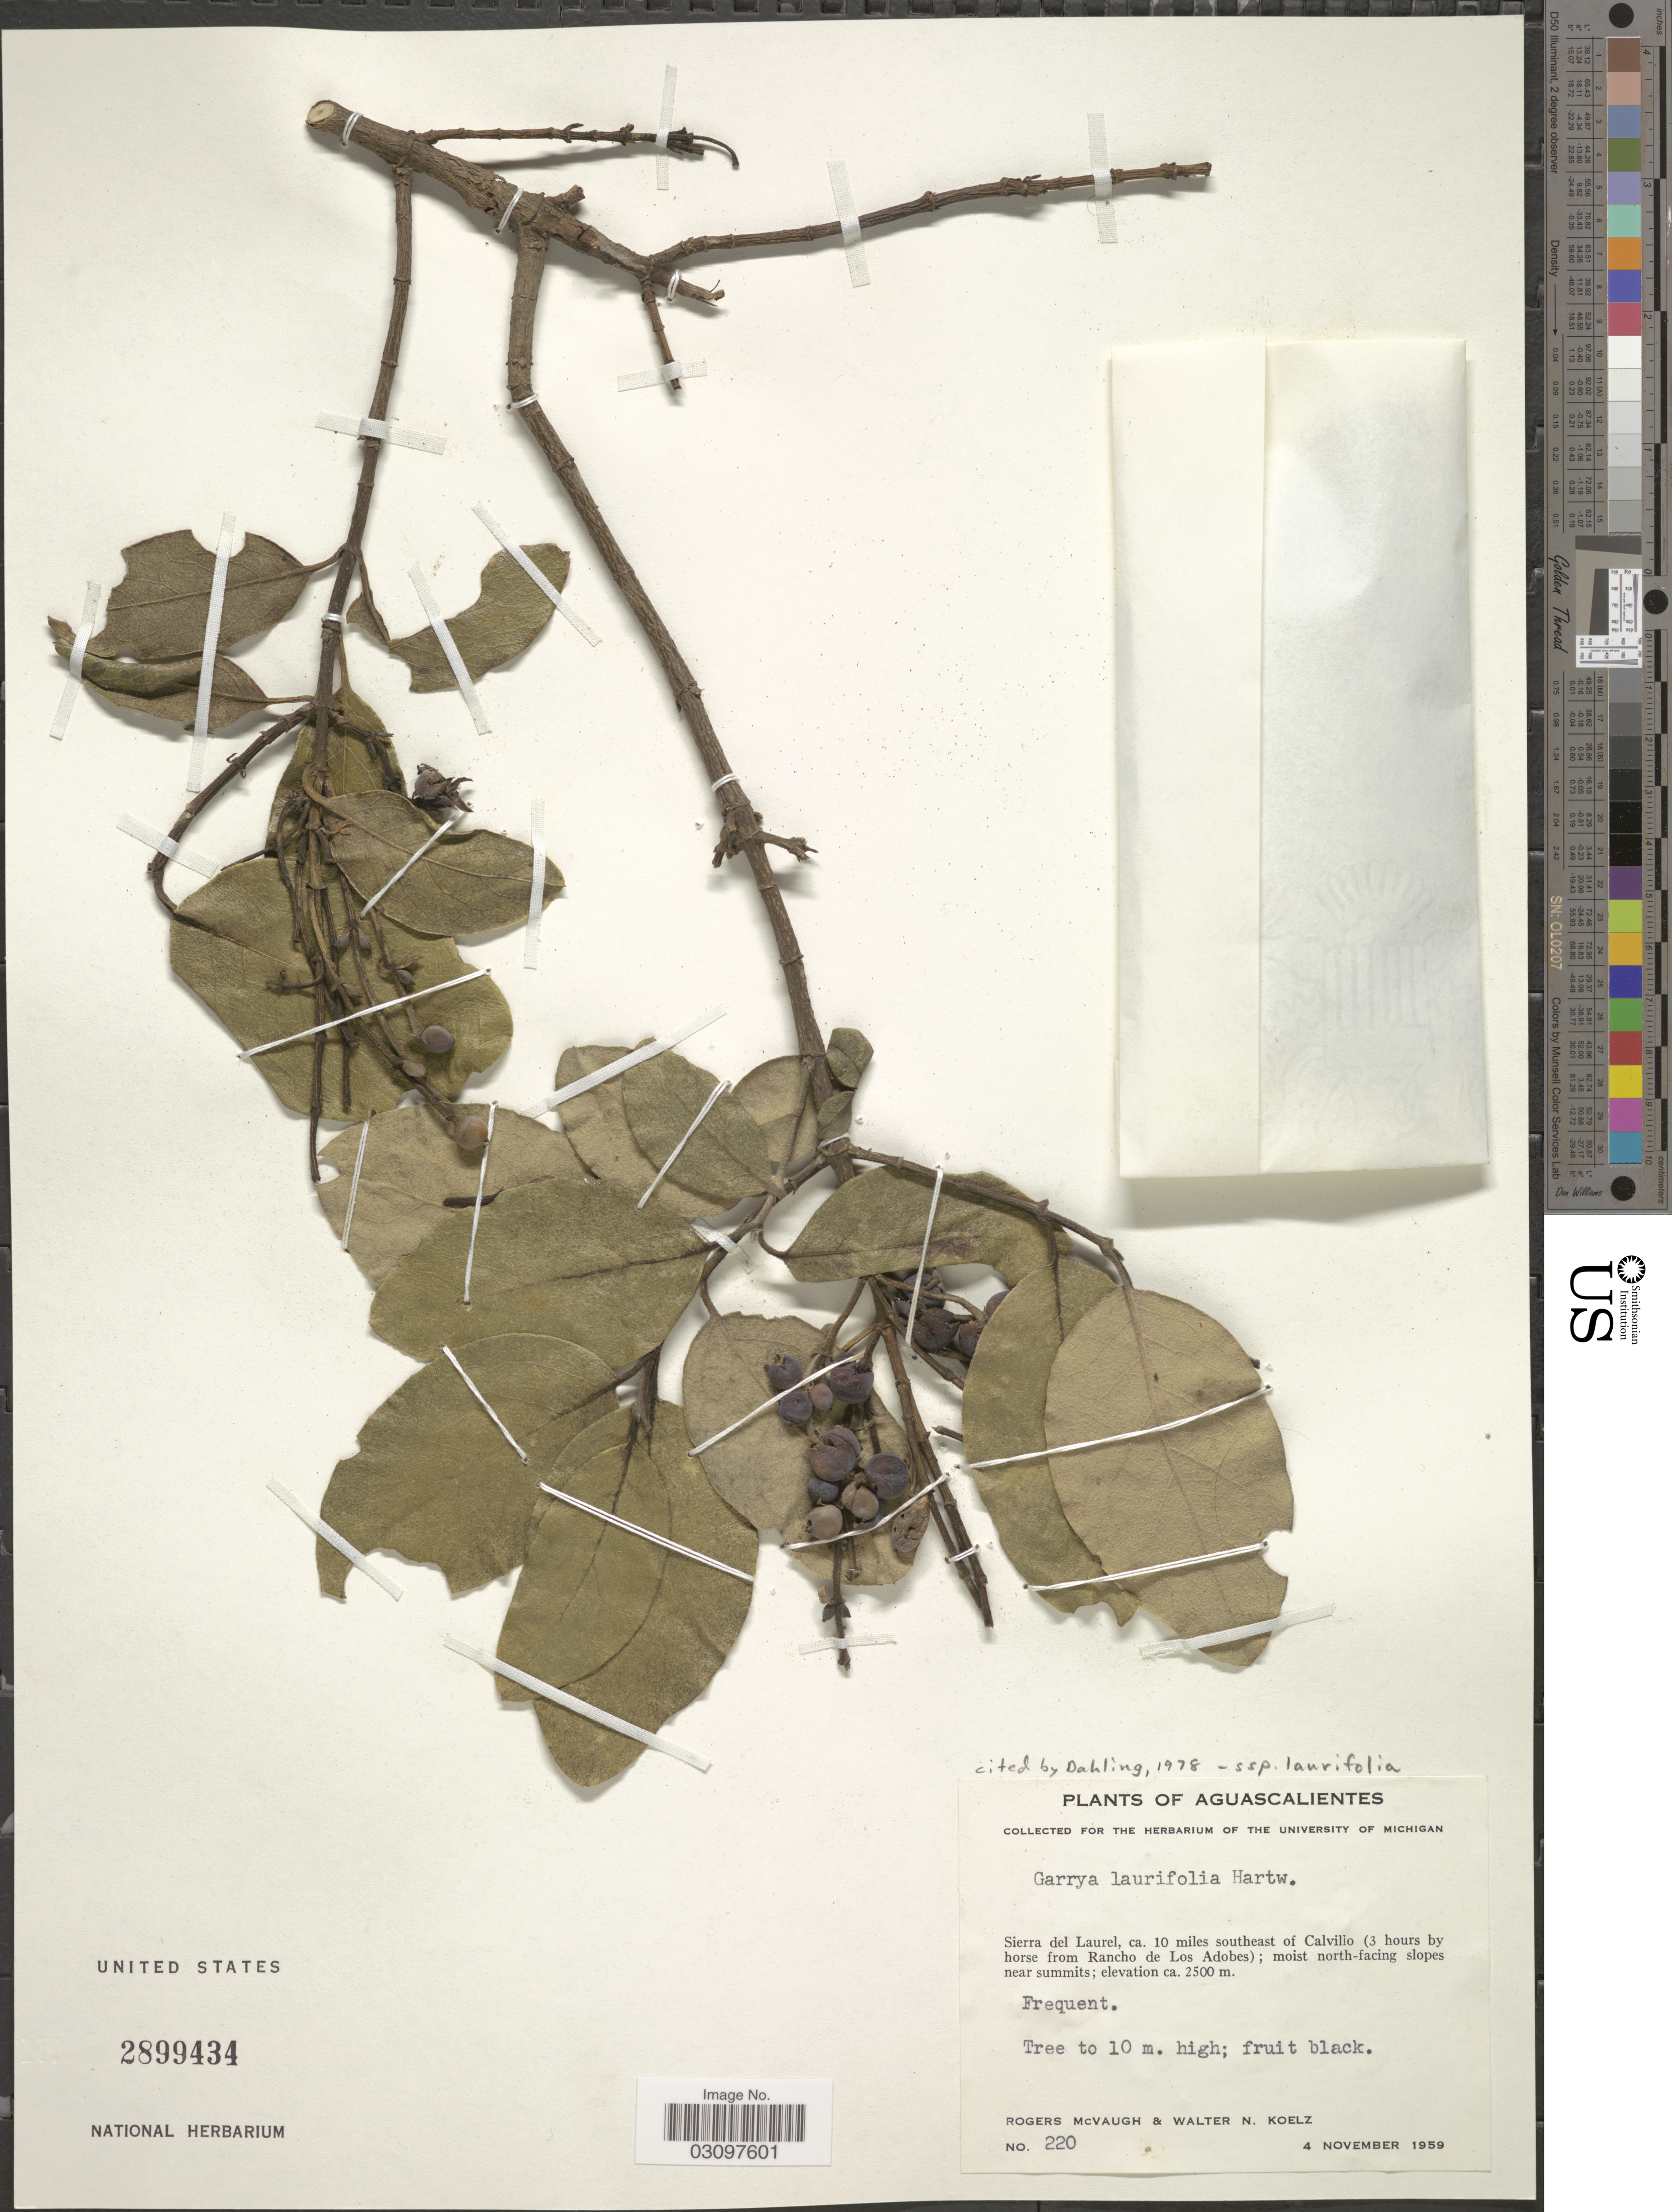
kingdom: Plantae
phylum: Tracheophyta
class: Magnoliopsida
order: Garryales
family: Garryaceae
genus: Garrya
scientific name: Garrya laurifolia subsp. laurifolia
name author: Hartw. ex Benth.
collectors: R. McVaugh & W. N. Koelz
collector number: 220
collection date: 1959-11-04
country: Mexico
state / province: Aguascalientes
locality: Sierra del Laurel, ca. 10 miles southeast of Calvillo (3 hours by horse from Rancho de Los Adobes); moist north-facing slopes near summits.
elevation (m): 2500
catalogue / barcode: US 2899434